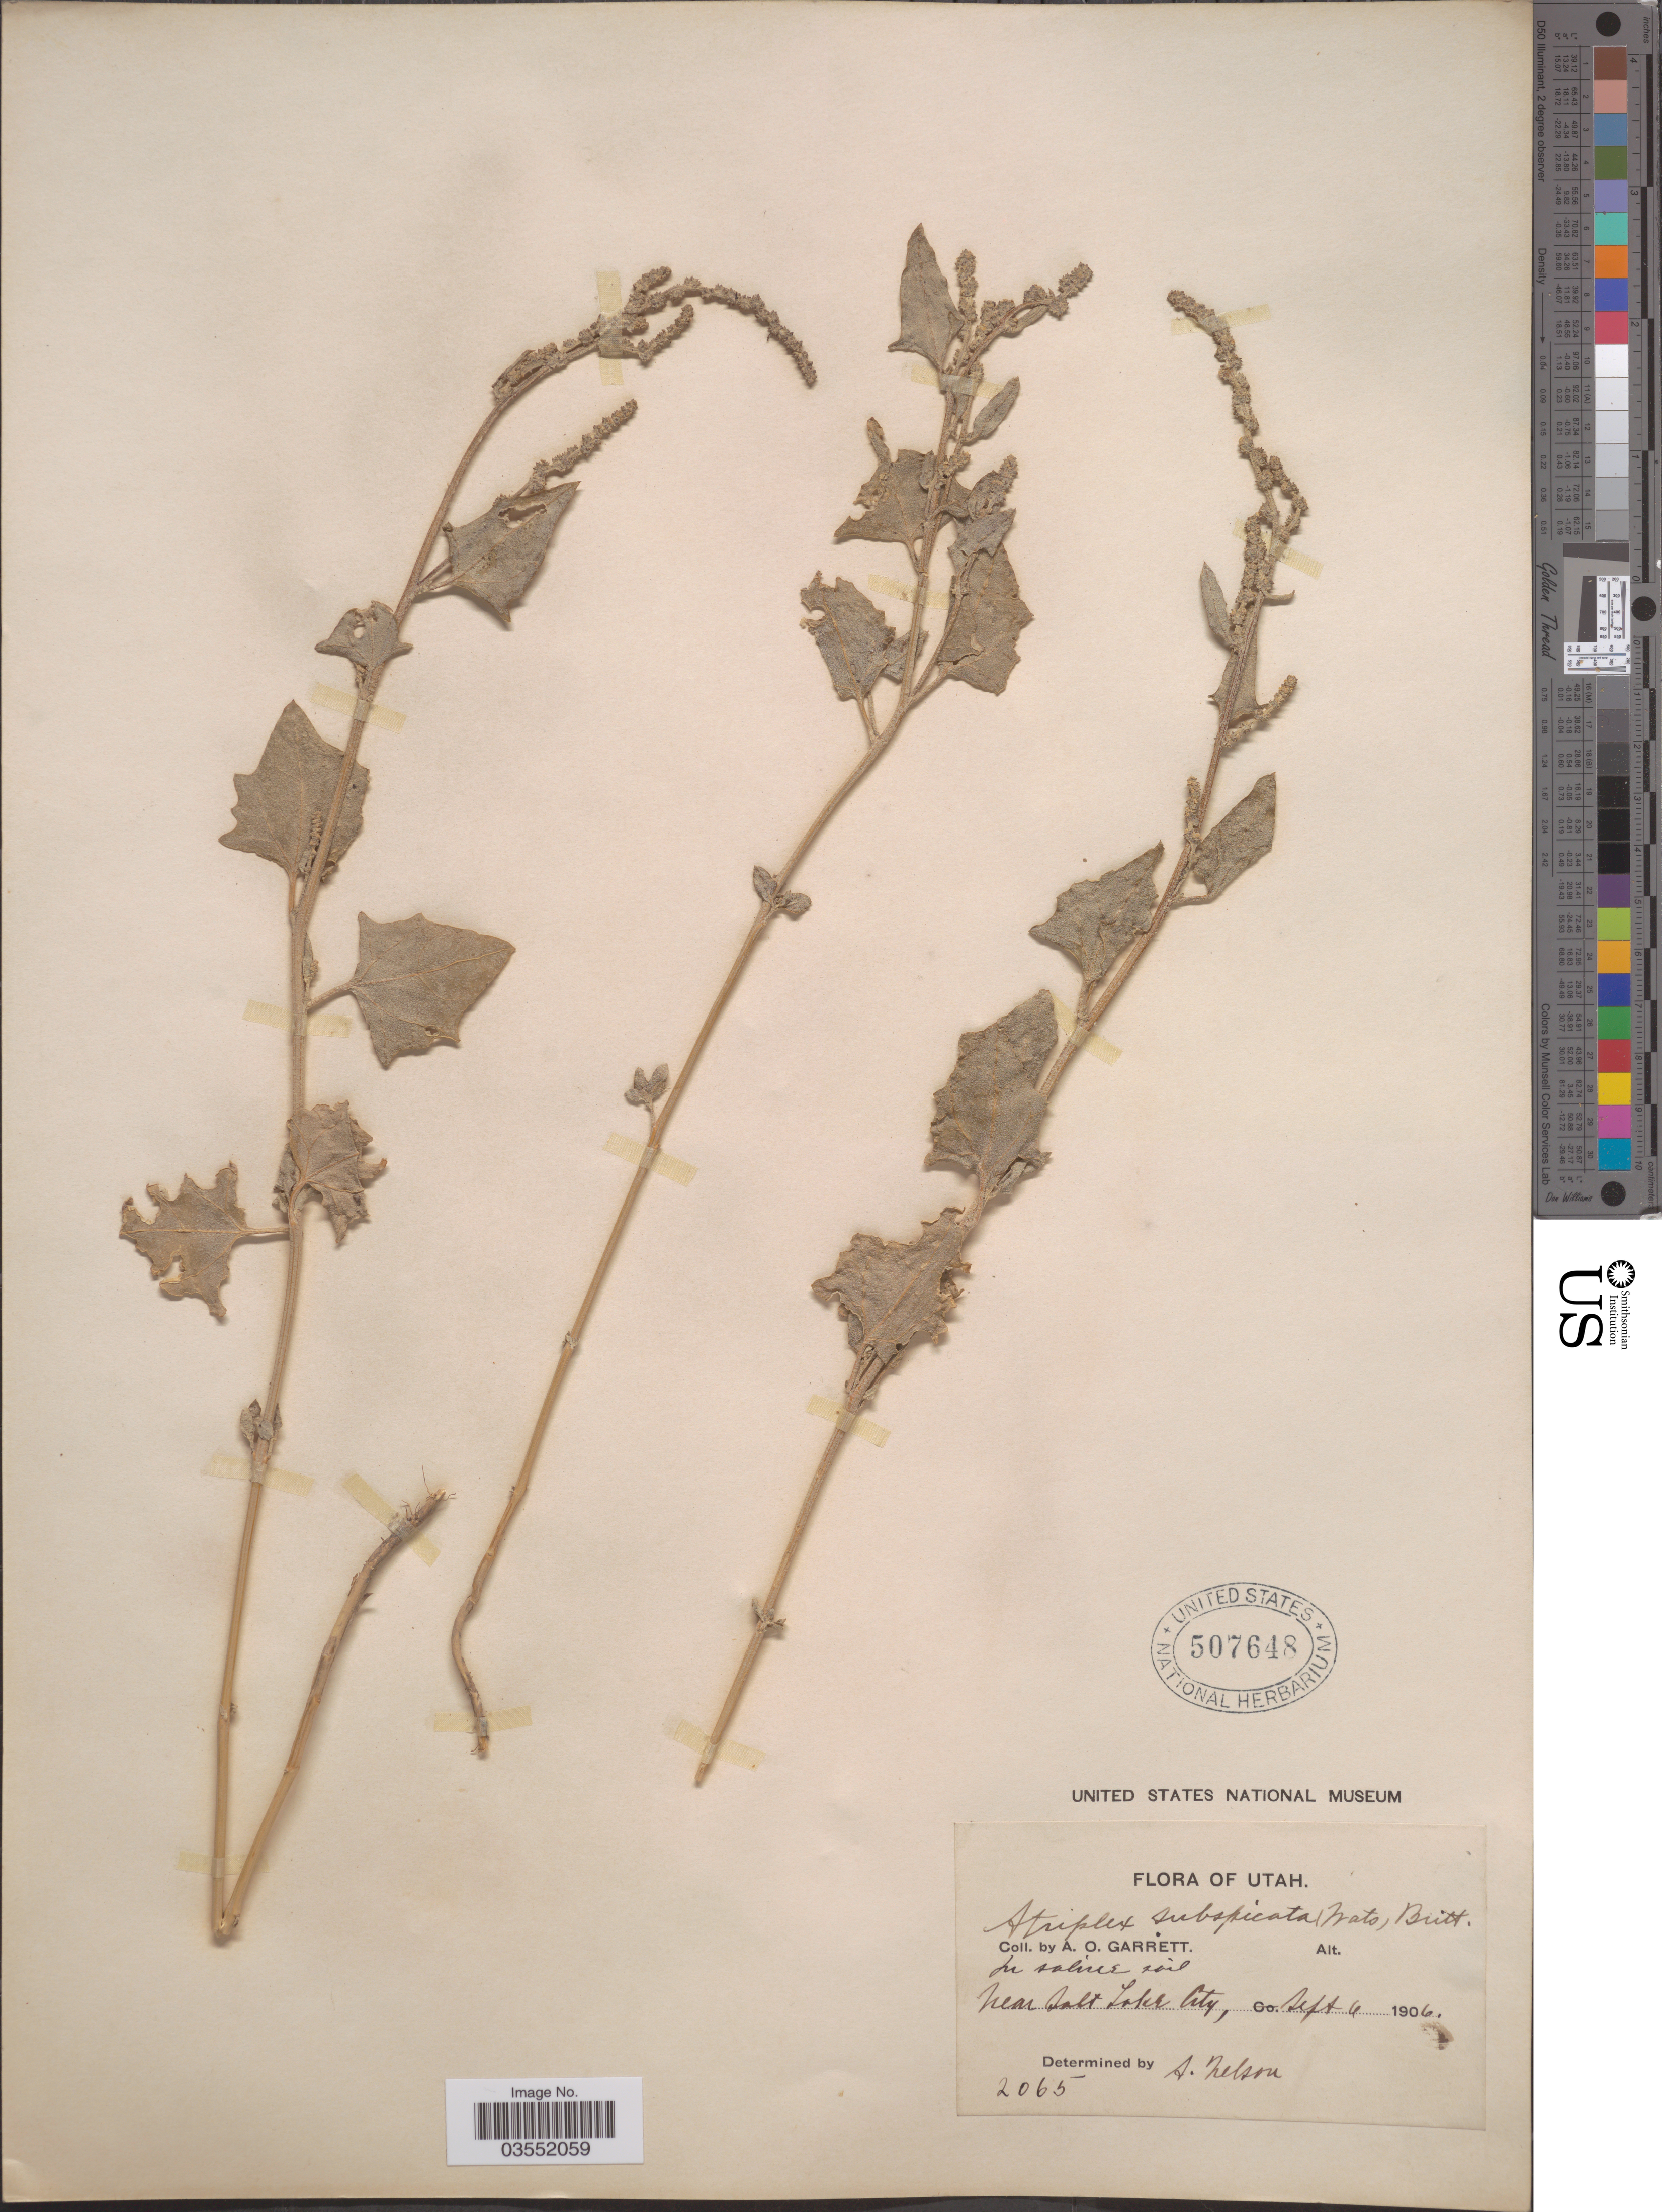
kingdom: Plantae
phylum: Tracheophyta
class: Magnoliopsida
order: Caryophyllales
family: Amaranthaceae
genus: Atriplex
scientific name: Atriplex hastata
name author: L.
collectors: A. O. Garrett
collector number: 2065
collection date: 1906-09-06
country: United States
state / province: Utah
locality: Near Salt Lake City.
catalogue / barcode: US 507648